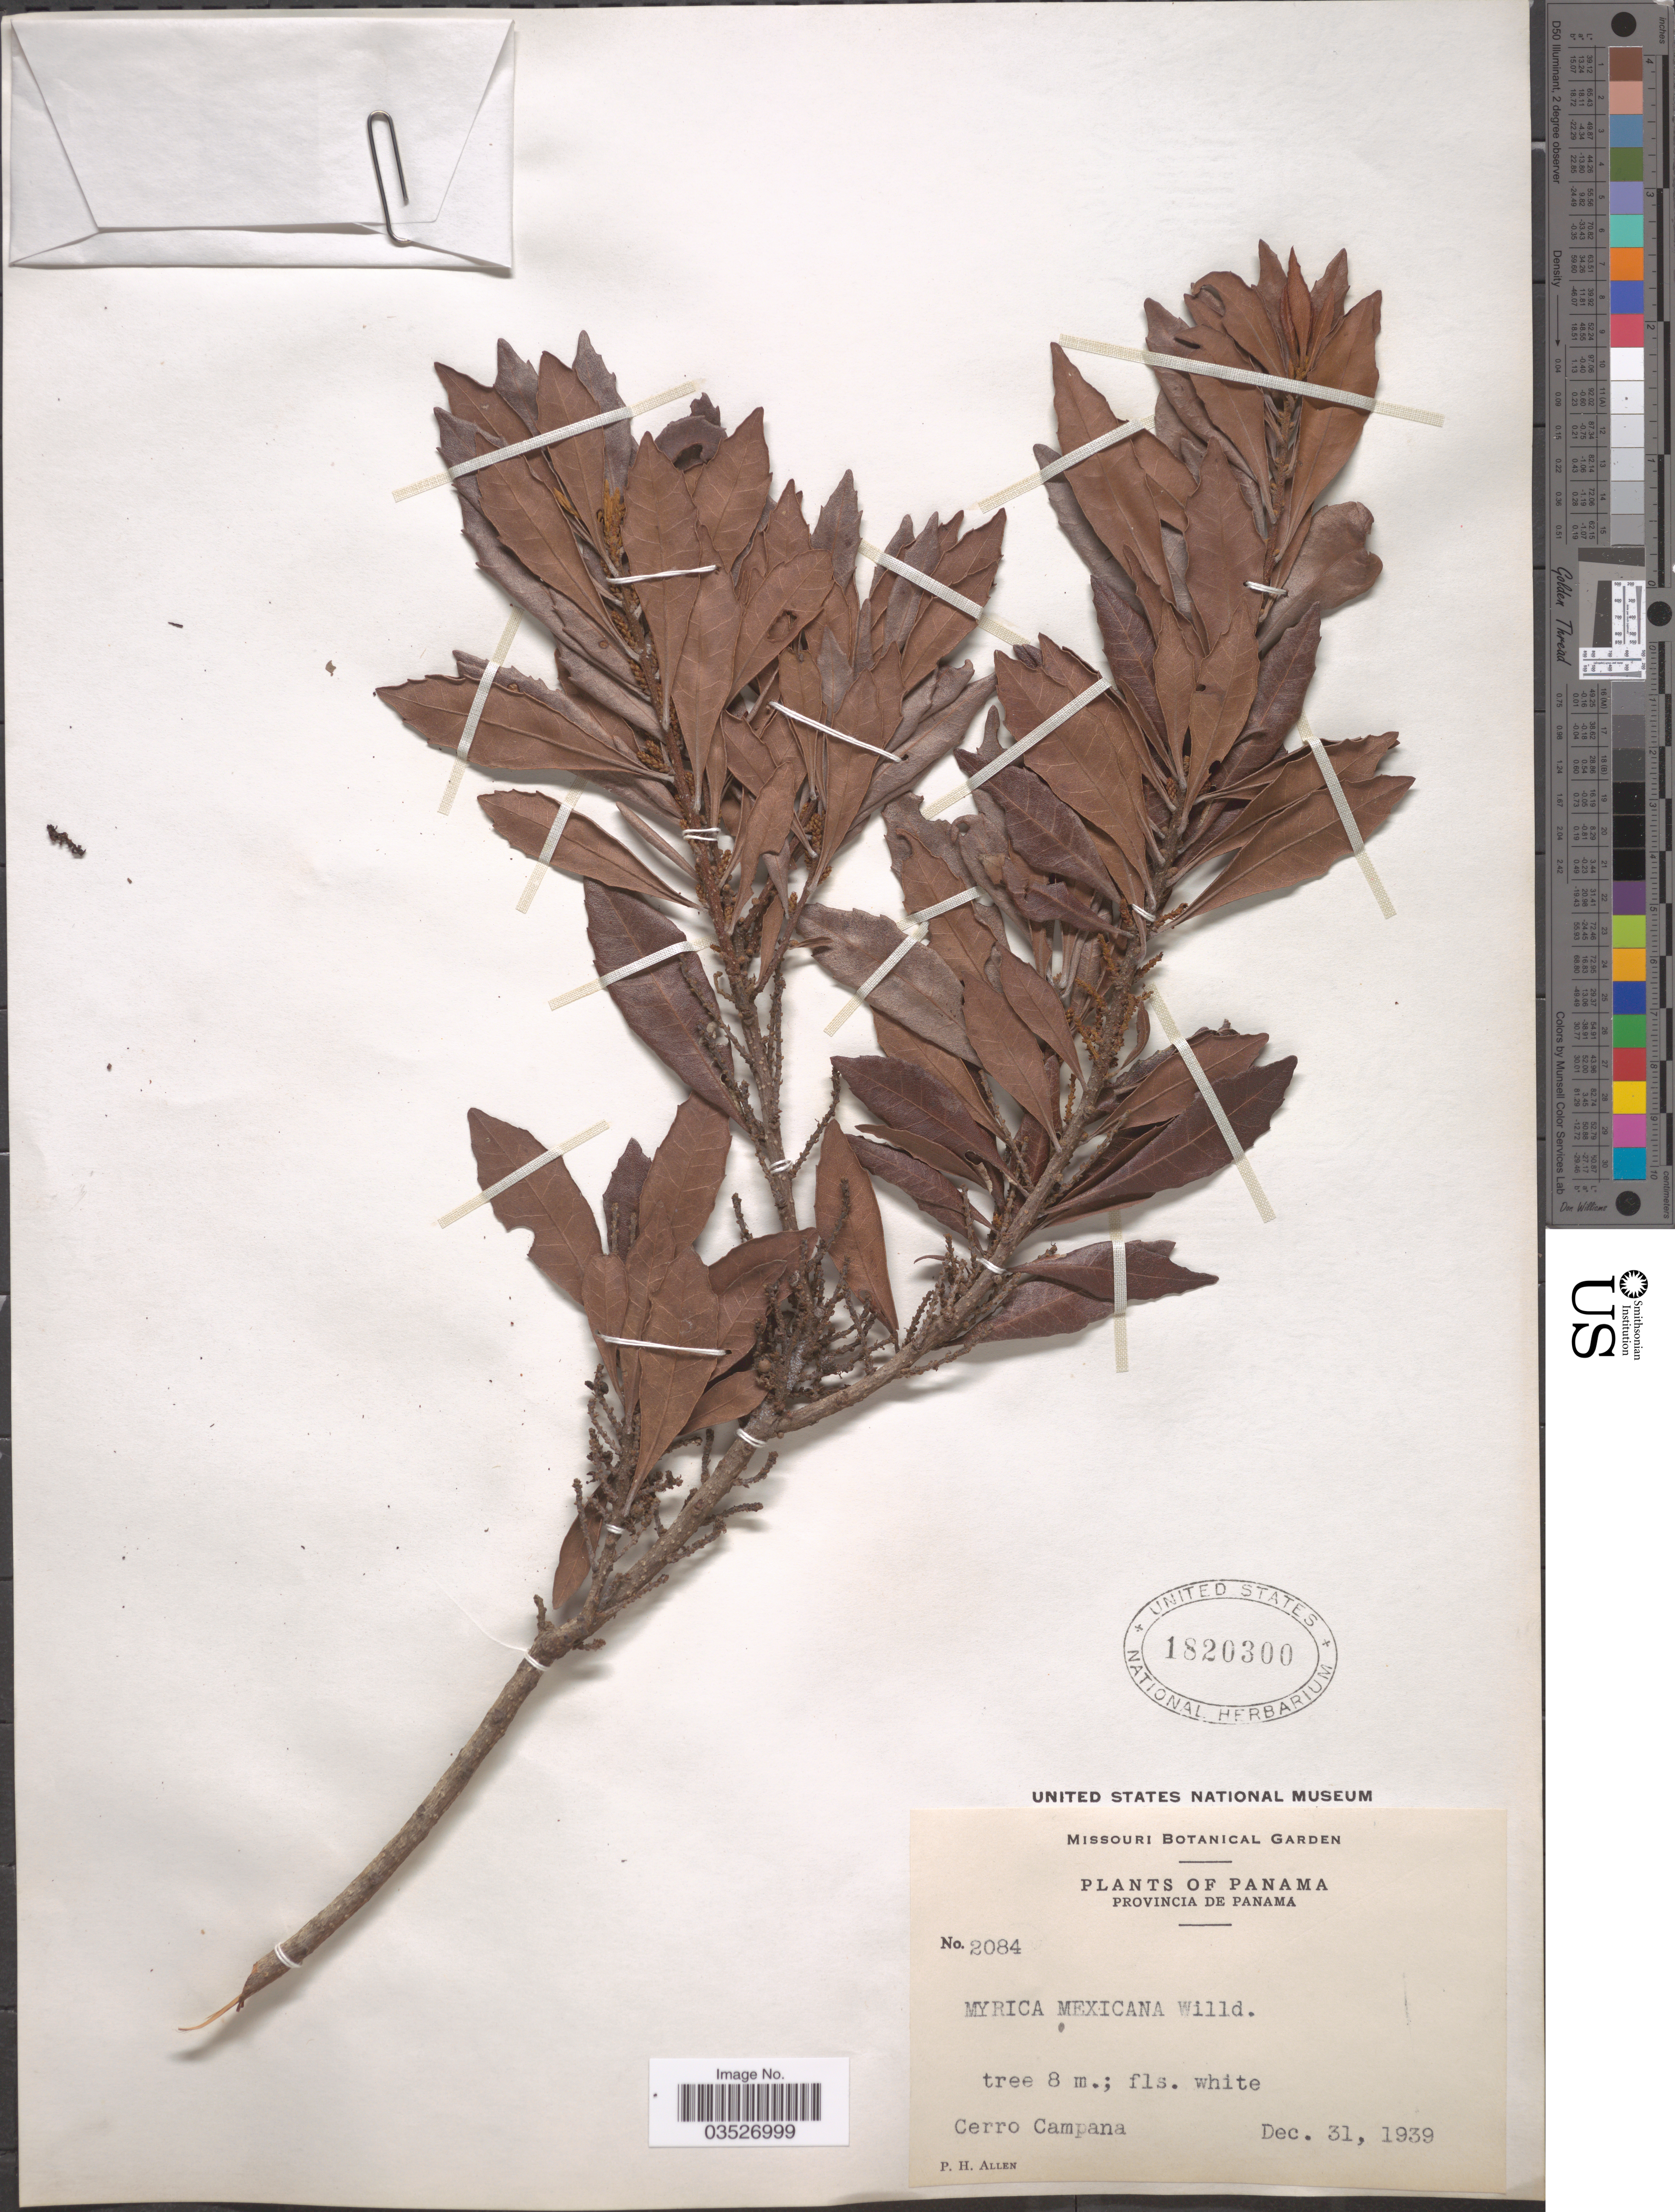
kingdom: Plantae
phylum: Tracheophyta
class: Magnoliopsida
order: Fagales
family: Myricaceae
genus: Morella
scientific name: Morella cerifera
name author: (L.) Small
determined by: Strong, Mark T., (BOT), Smithsonian Institution - National Museum of Natural History (UNITED STATES)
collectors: P. H. Allen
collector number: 2084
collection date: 1939-12-31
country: Panama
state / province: Panamá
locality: Cerro Campana.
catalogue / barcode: US 1820300